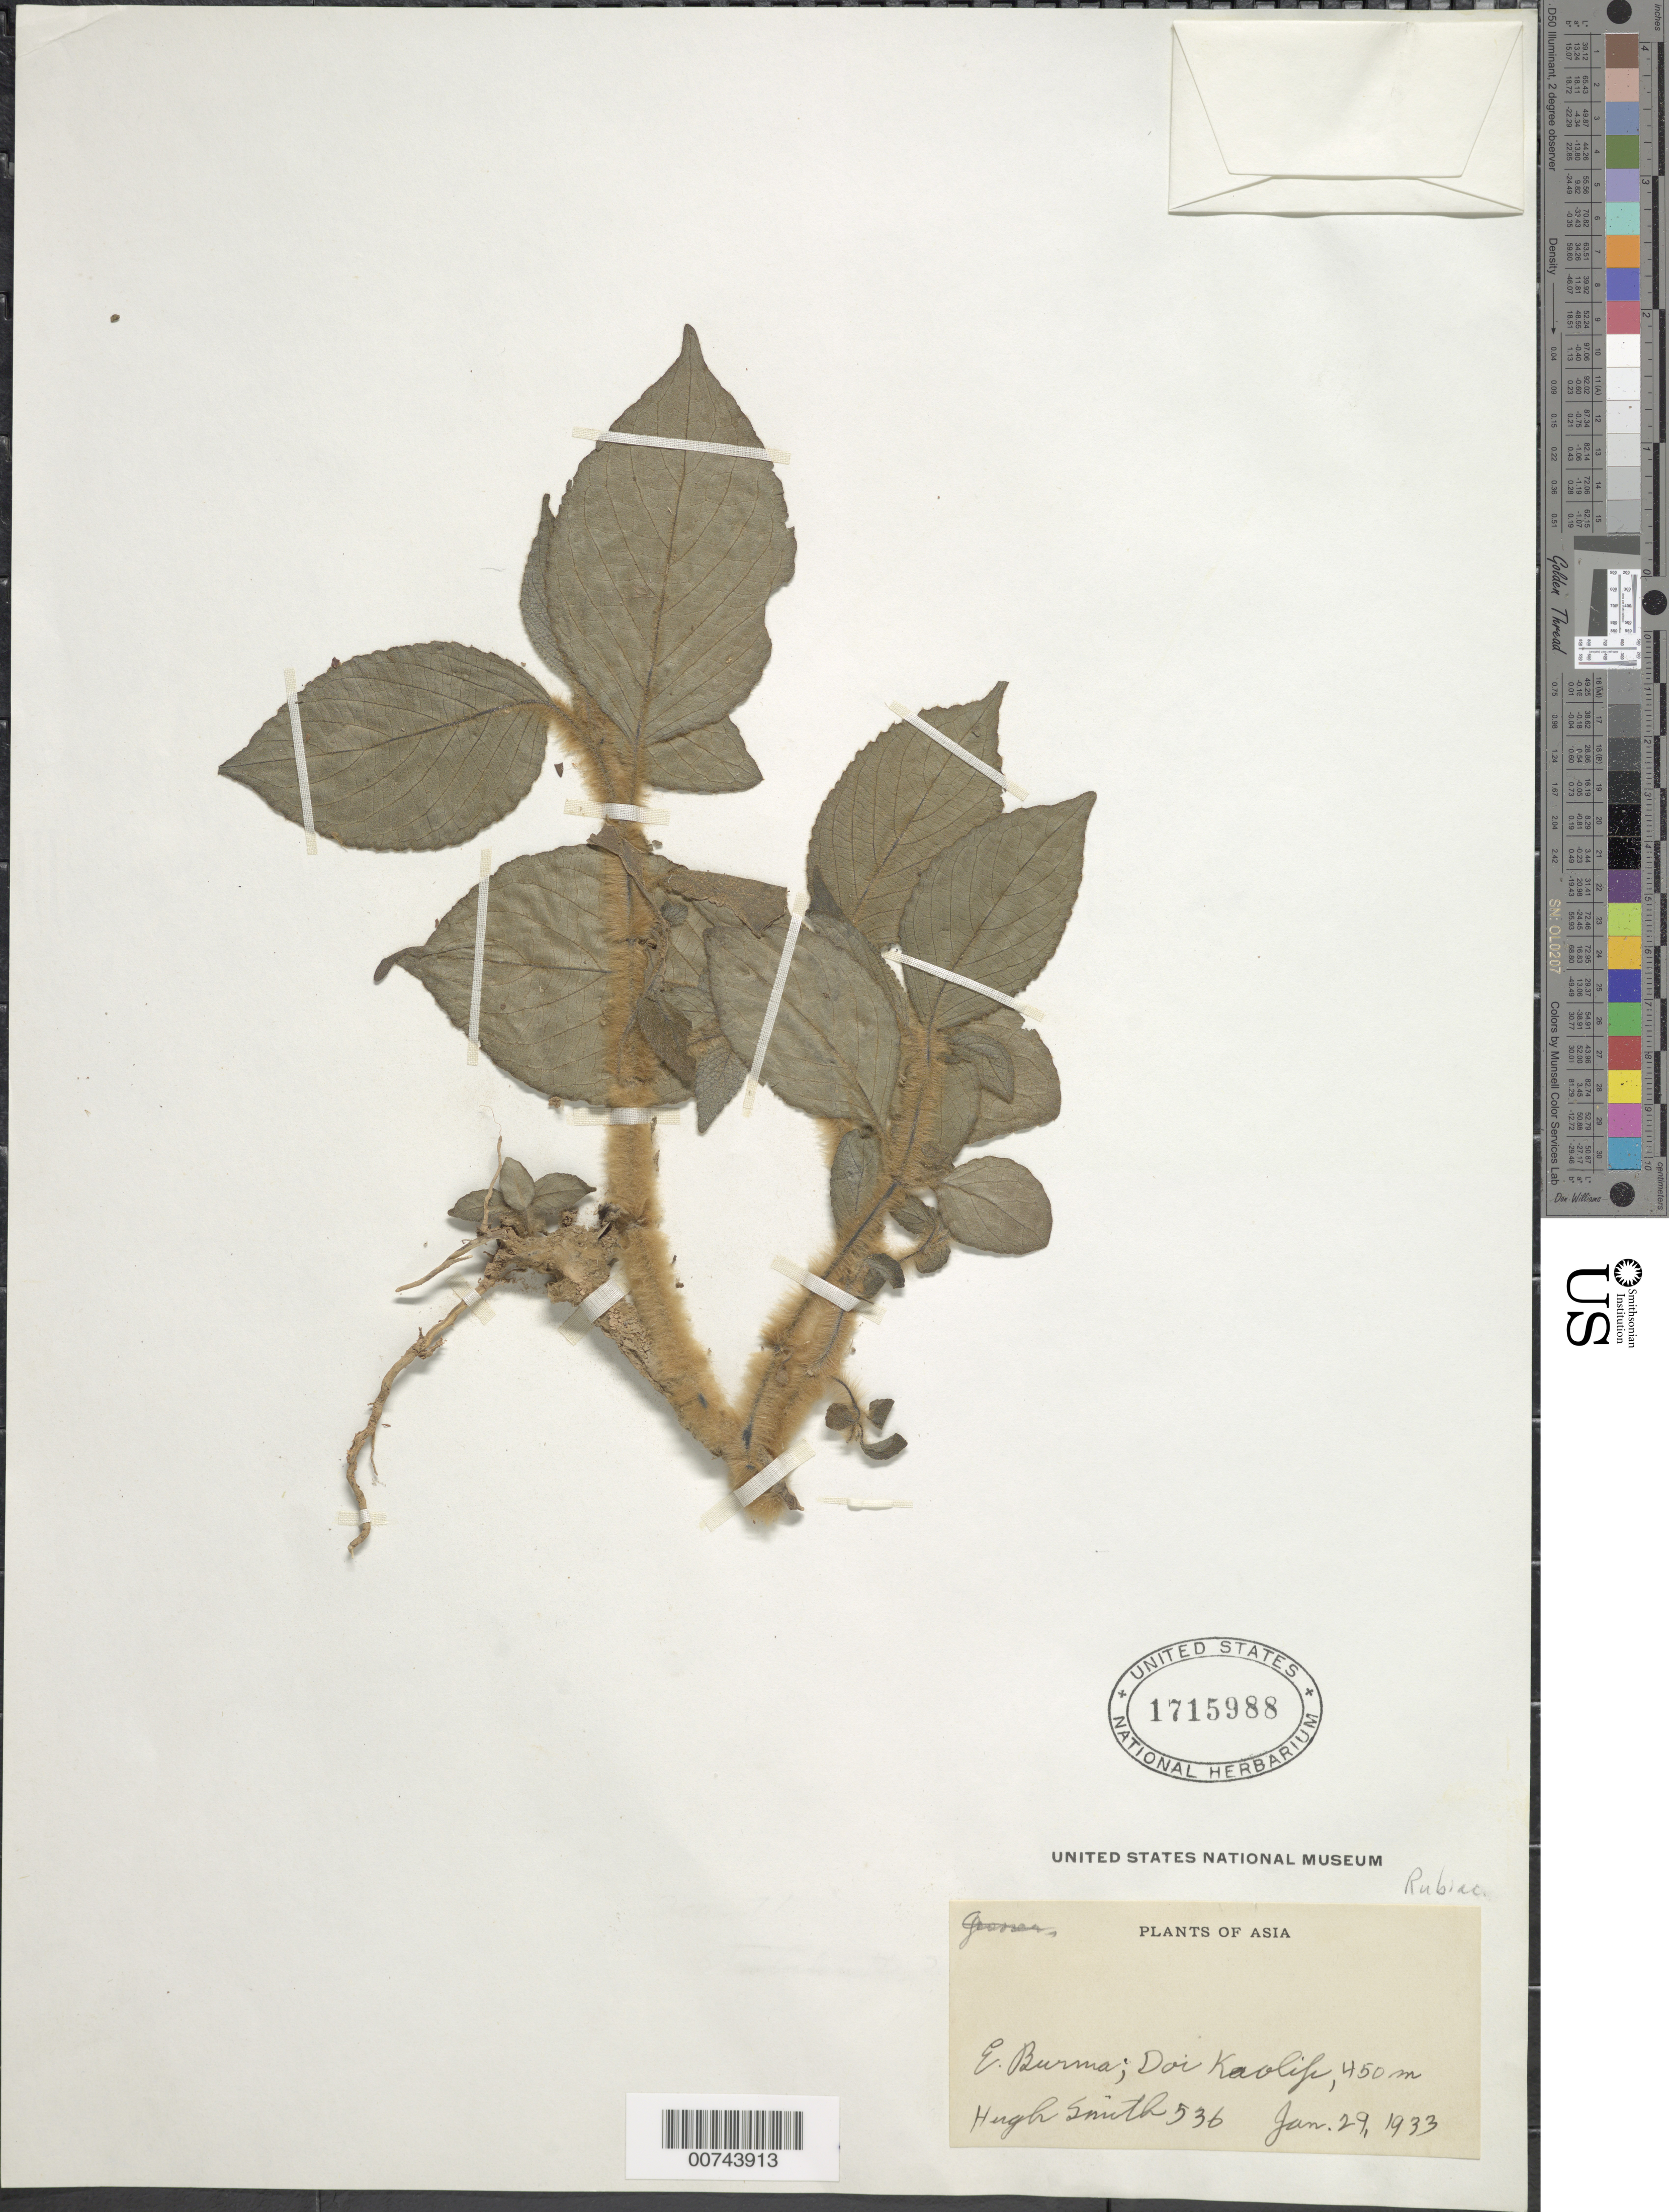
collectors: H. Smith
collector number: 536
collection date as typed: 29 Jan 1933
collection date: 1933-01-29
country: Myanmar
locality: E. Burma, Doi Kaolip.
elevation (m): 450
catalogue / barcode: US 1715988